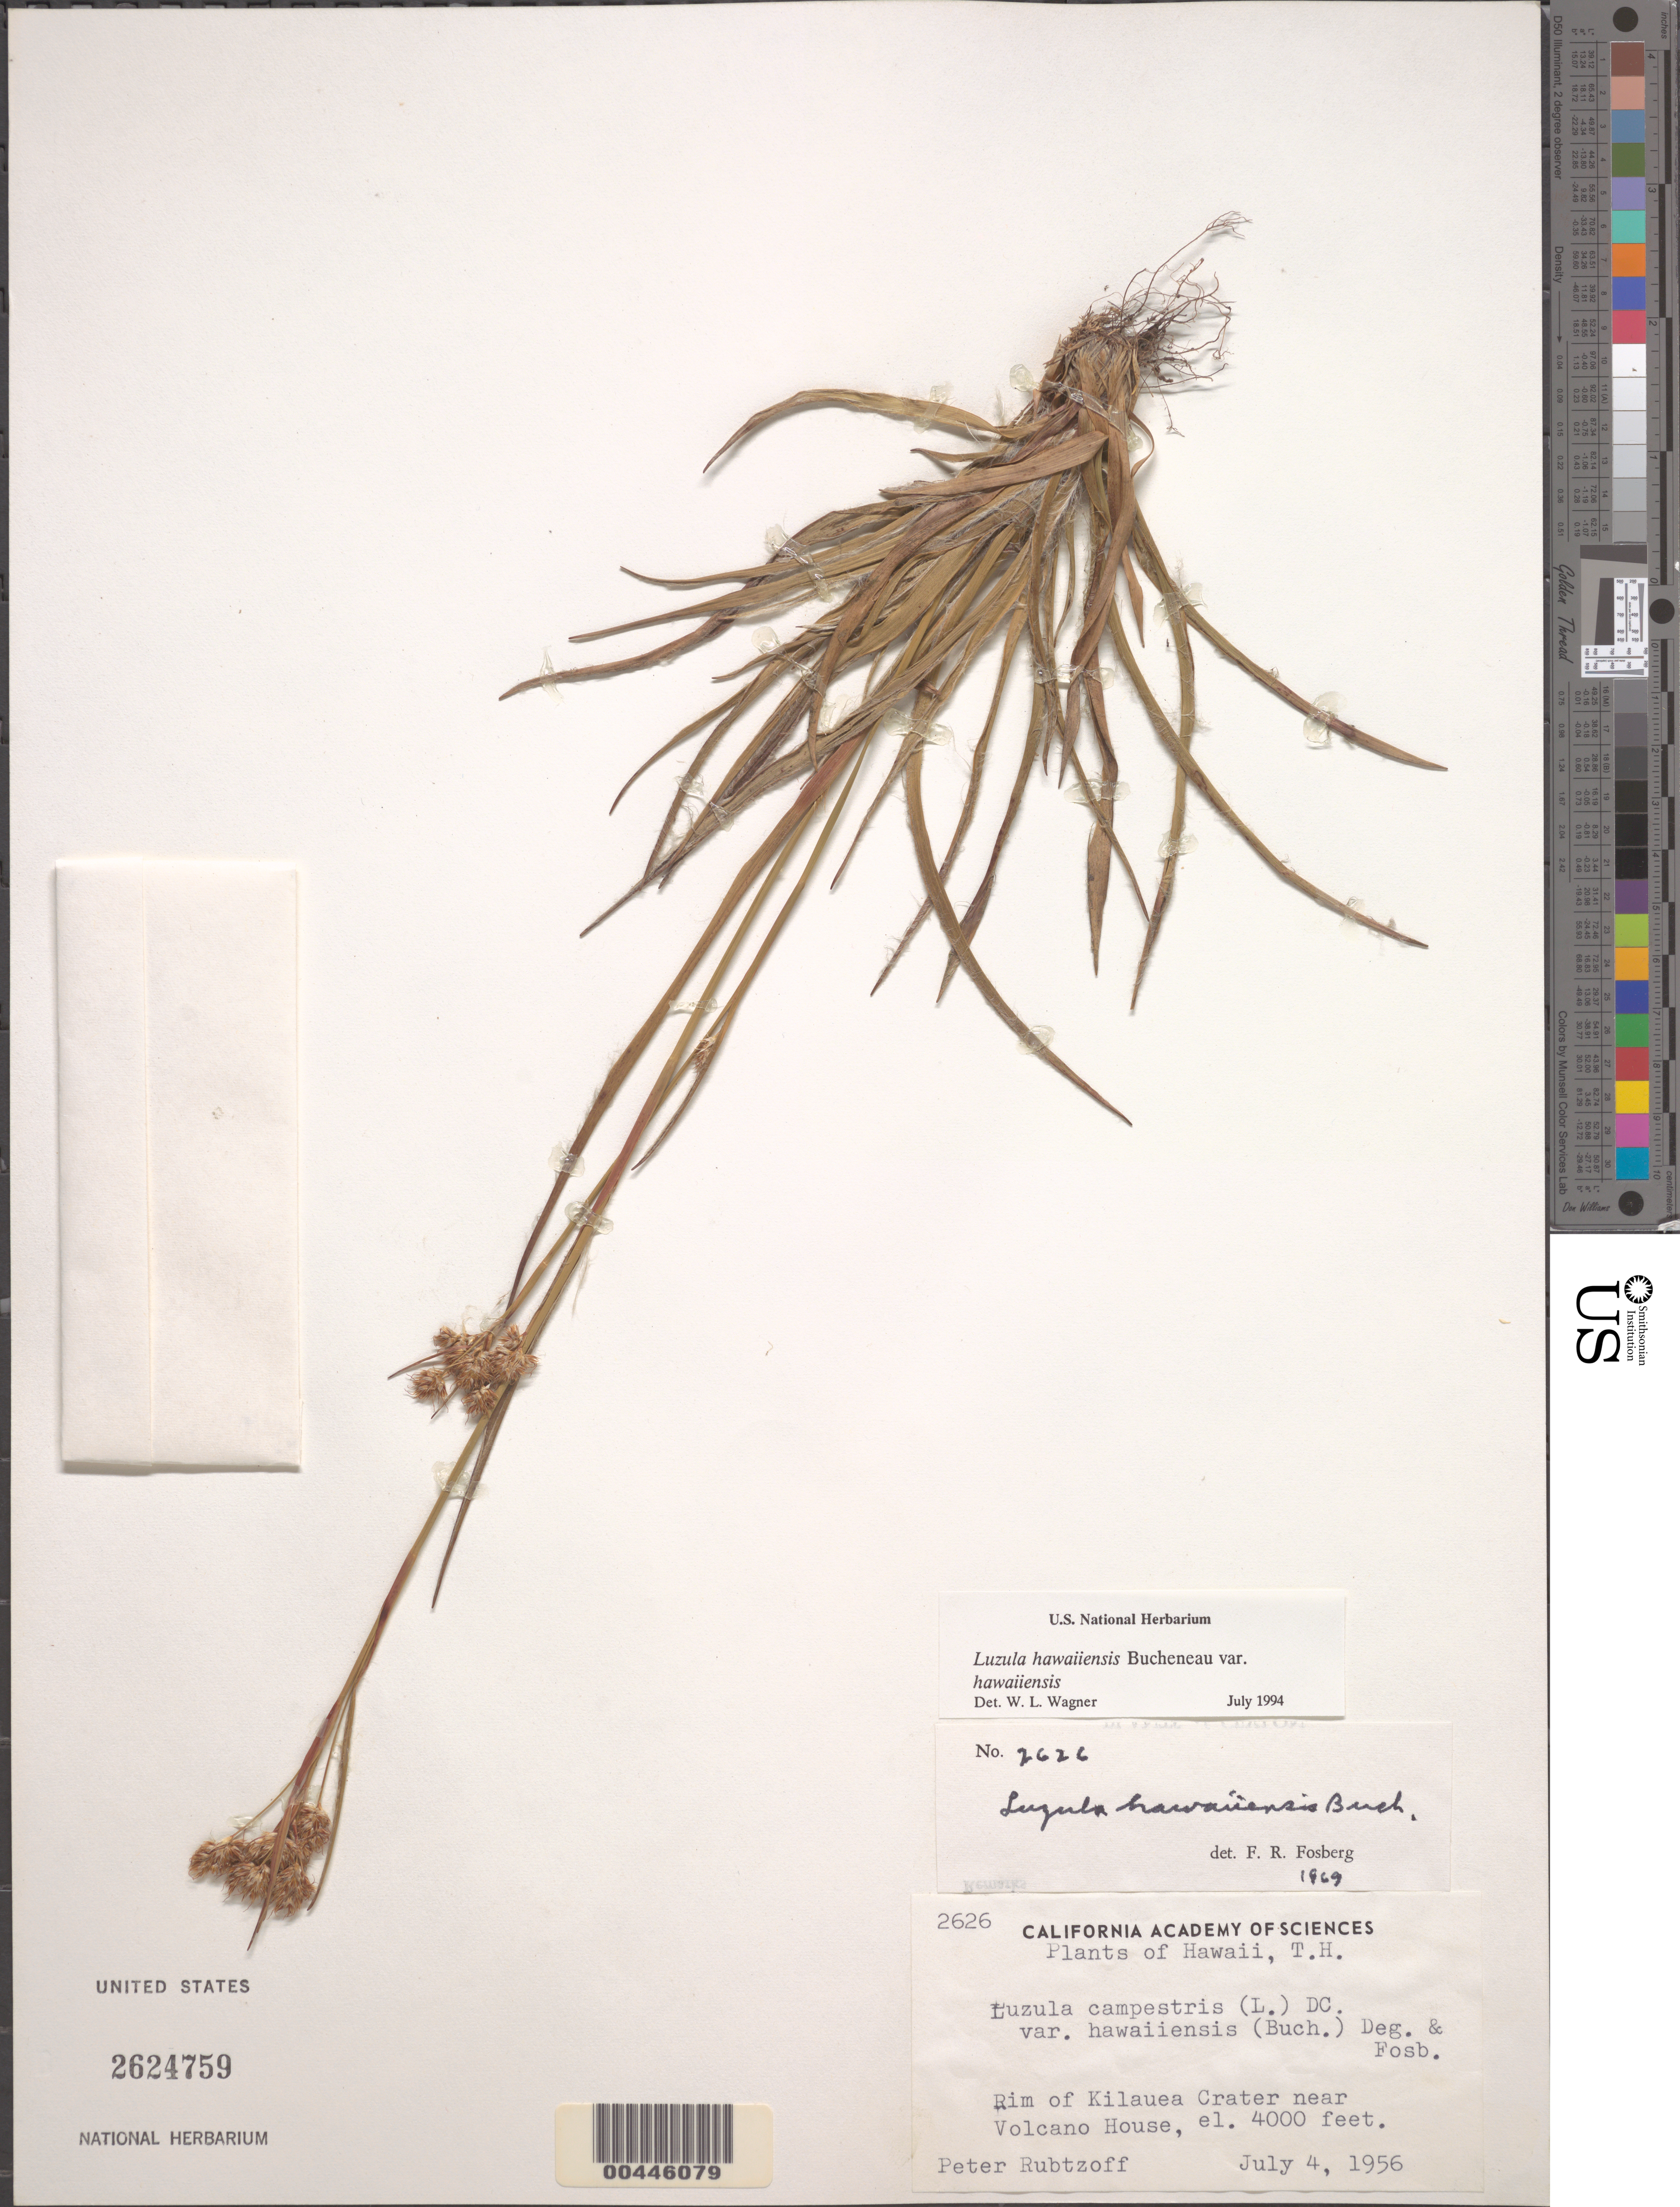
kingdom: Plantae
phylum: Tracheophyta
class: Liliopsida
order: Poales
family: Juncaceae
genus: Luzula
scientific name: Luzula hawaiiensis var. hawaiiensis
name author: Buchenau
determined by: Wagner, W. L., (BOT), Smithsonian Institution - National Museum of Natural History (UNITED STATES)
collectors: P. Rubtzoff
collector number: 2626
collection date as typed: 4 Jul 1956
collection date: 1956-07-04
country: United States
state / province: Hawaii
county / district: Hawaii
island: Hawaii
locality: Rim of Kilauea Crater near Volcano House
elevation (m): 1219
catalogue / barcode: US 2624759